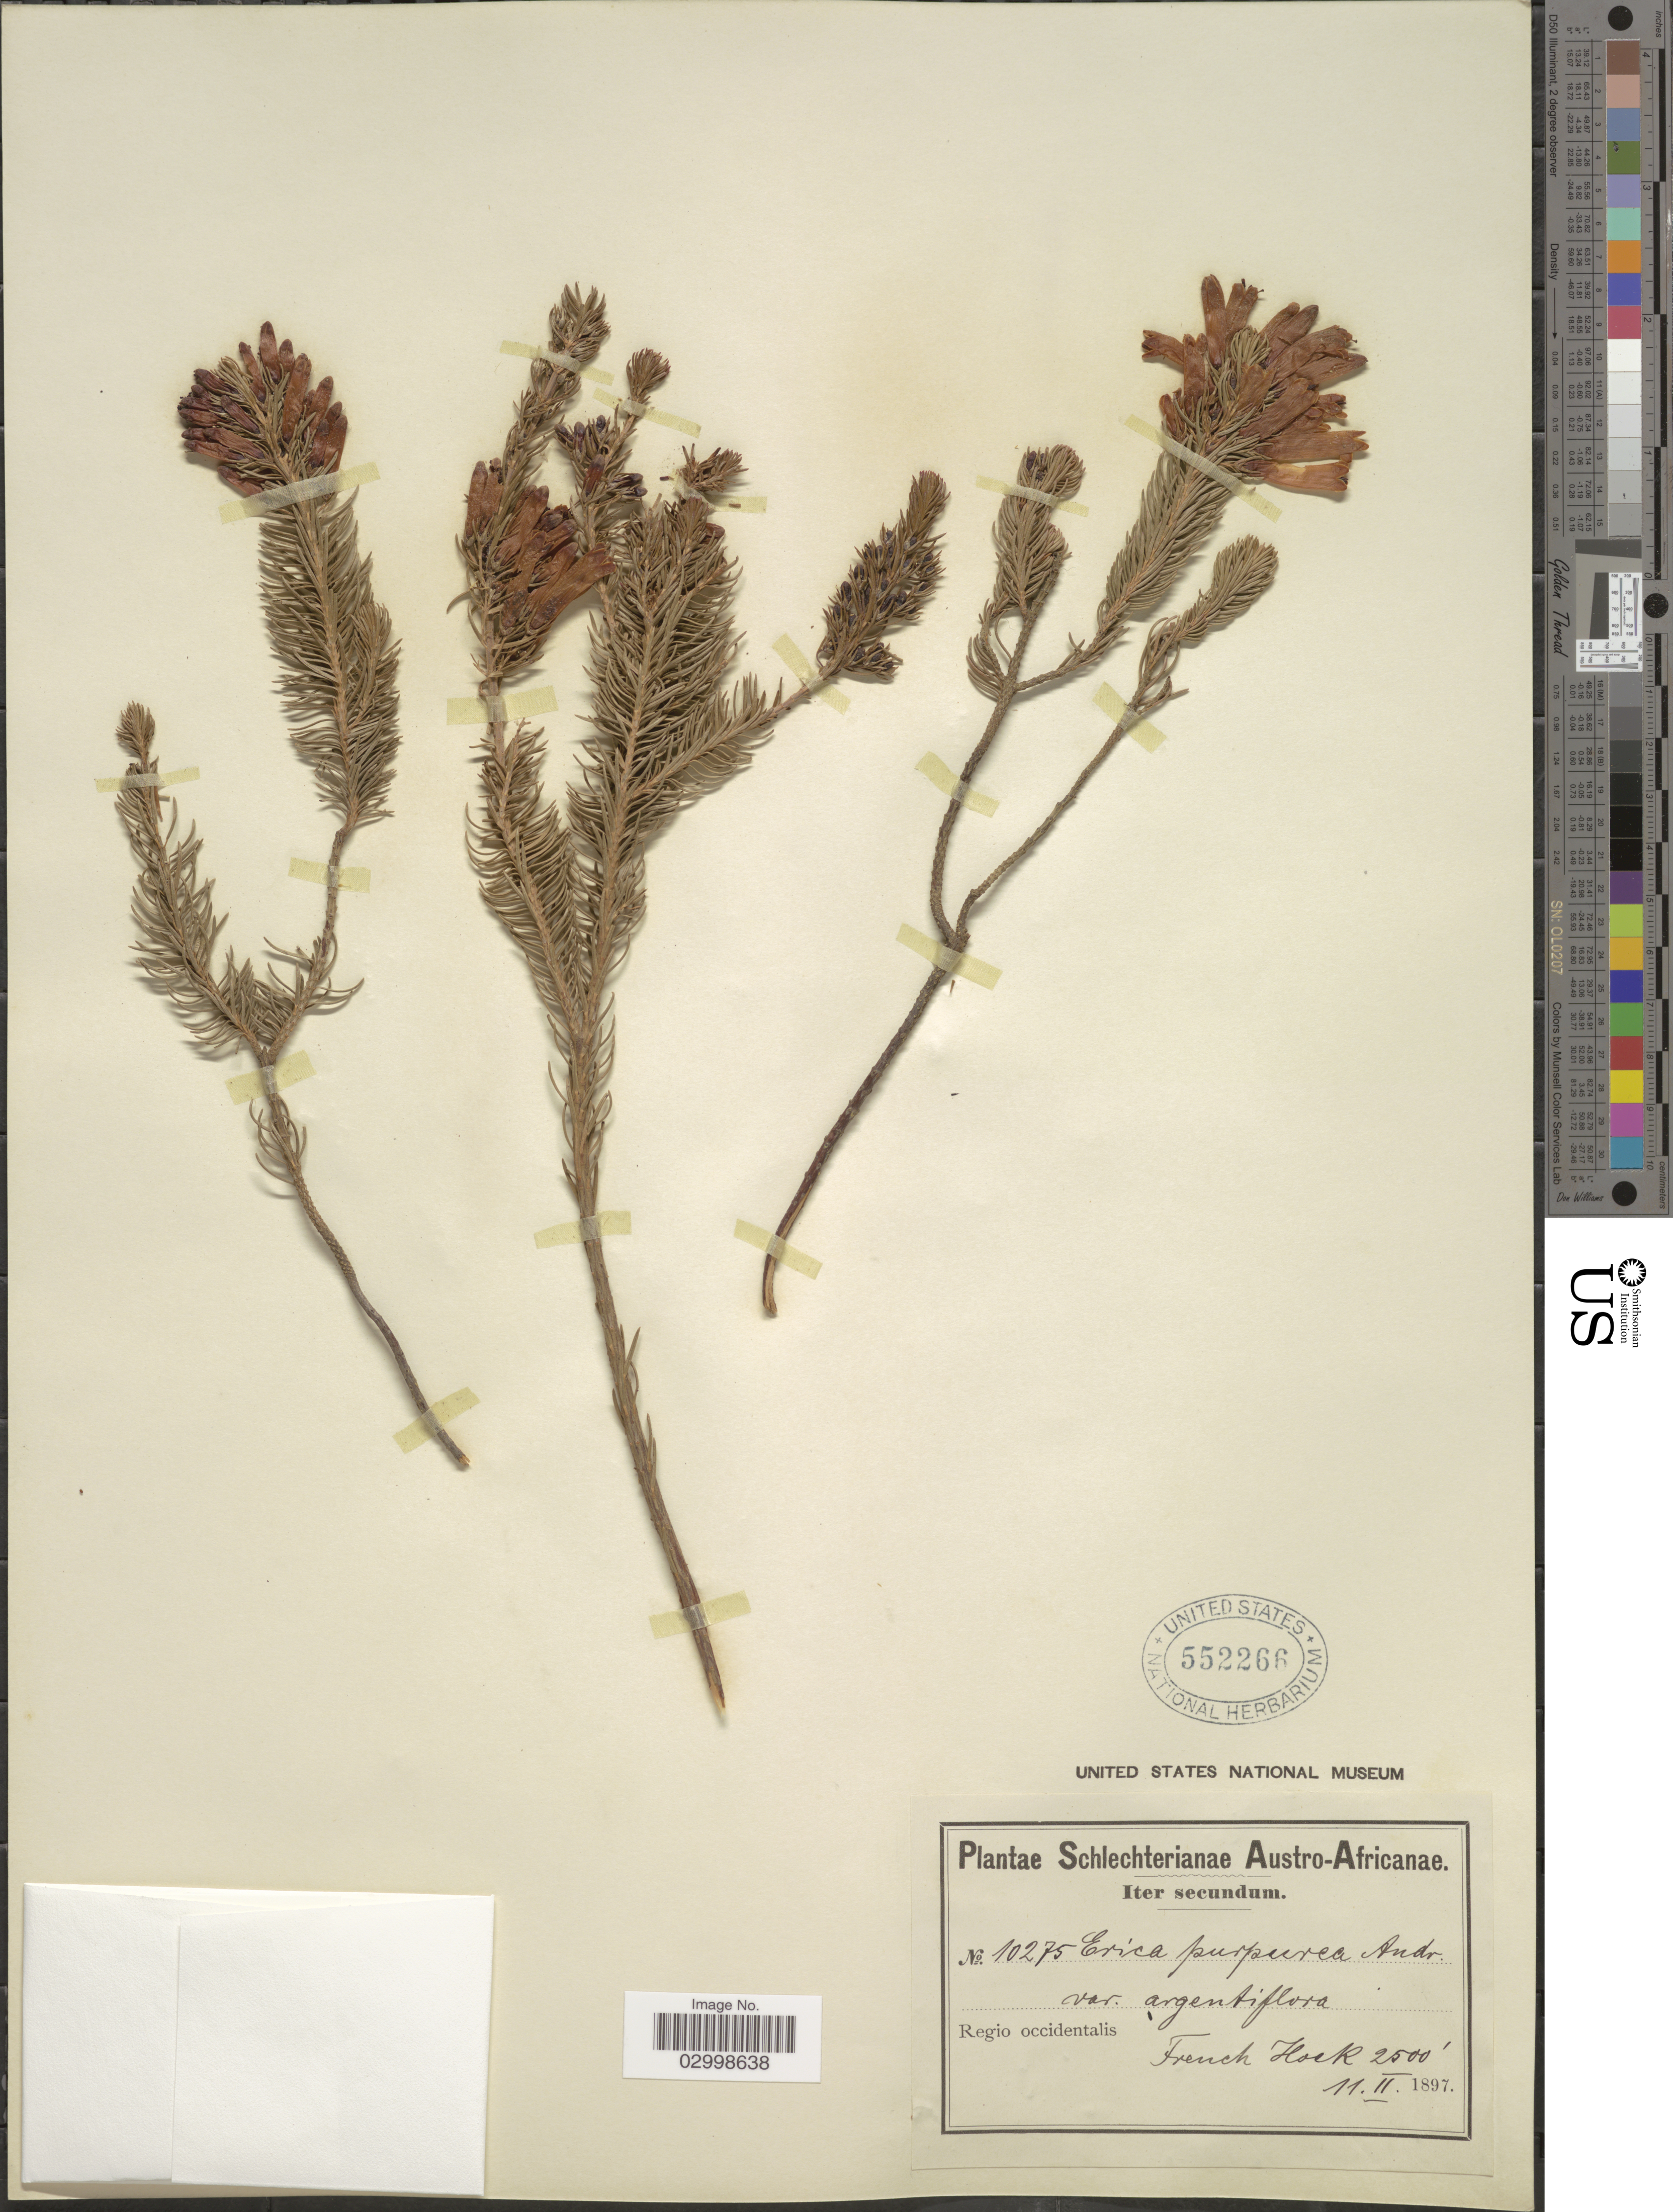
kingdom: Plantae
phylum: Tracheophyta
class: Magnoliopsida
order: Ericales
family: Ericaceae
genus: Erica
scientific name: Erica purpurea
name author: Andrews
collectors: Schlechter, --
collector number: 10275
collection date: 1897-02-11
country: South Africa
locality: Austro-Africanae. Regio occidentalis French Hoek.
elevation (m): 762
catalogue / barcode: US 552266